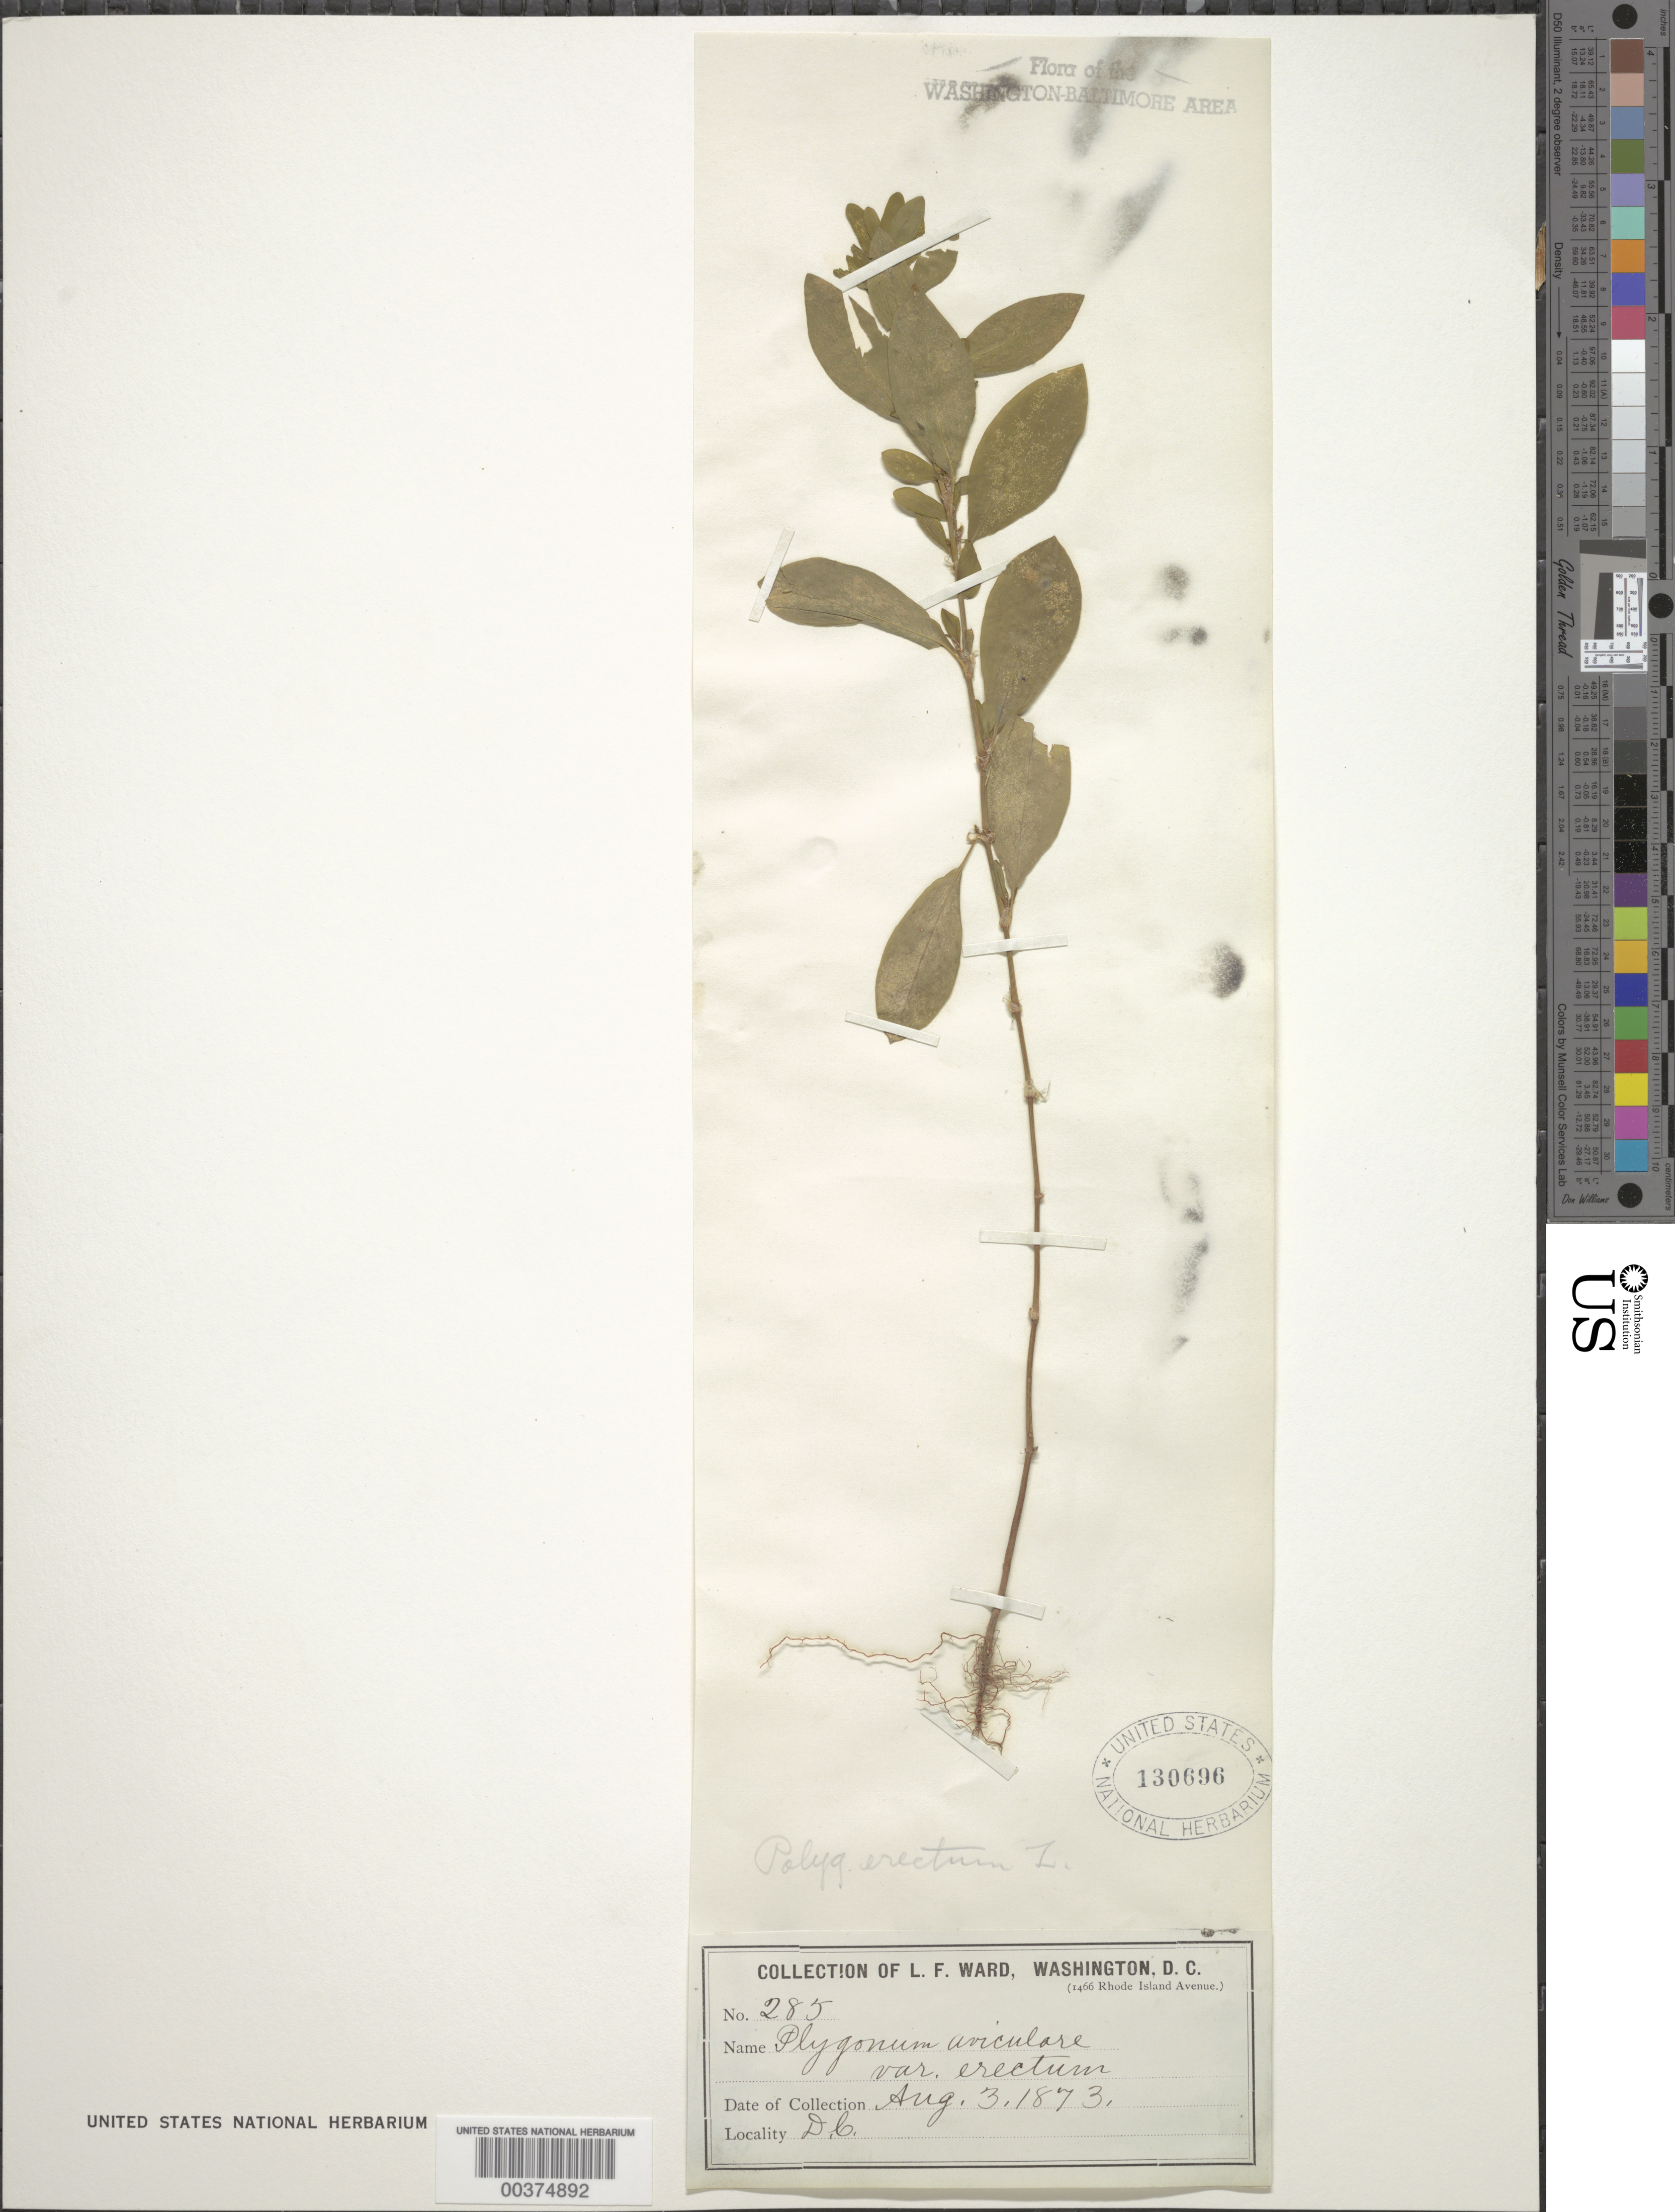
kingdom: Plantae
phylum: Tracheophyta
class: Magnoliopsida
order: Caryophyllales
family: Polygonaceae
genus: Polygonum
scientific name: Polygonum erectum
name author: L.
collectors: L. F. Ward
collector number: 285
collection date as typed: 03 Aug 1873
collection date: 1873-08-03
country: United States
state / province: District of Columbia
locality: Vicinity of Washington, DC.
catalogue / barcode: US 130696